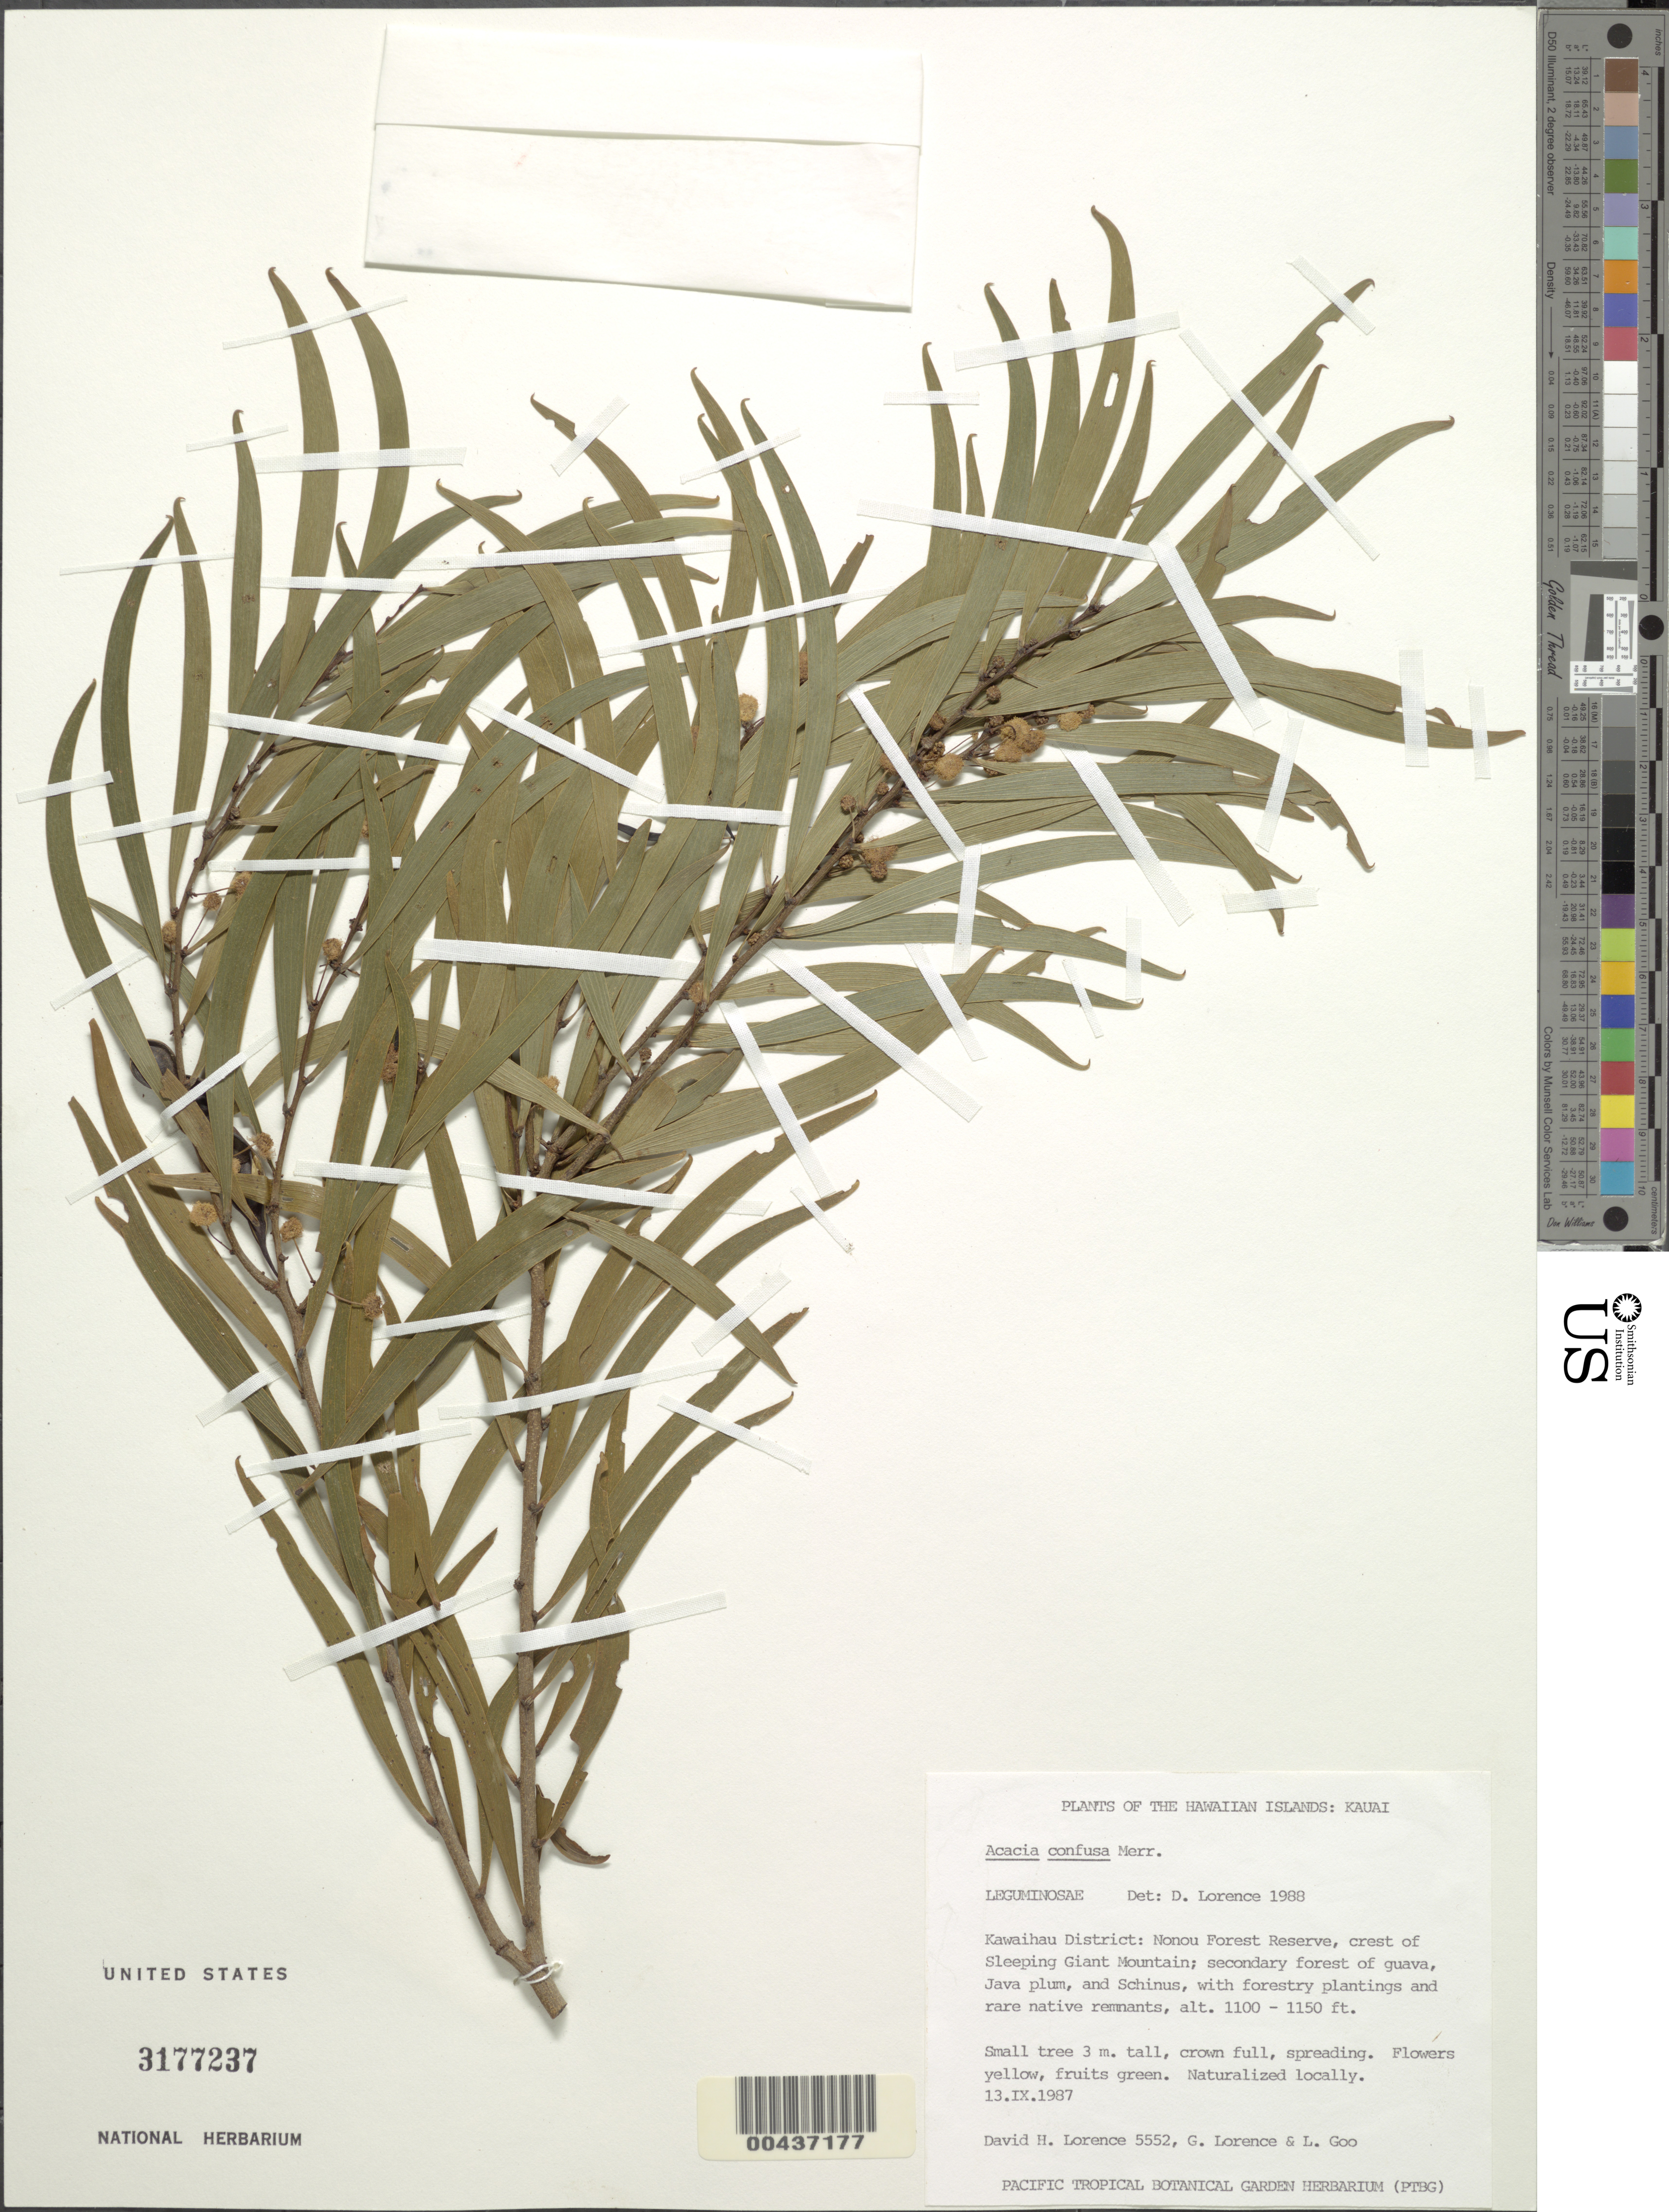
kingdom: Plantae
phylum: Tracheophyta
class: Magnoliopsida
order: Fabales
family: Fabaceae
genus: Acacia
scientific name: Acacia confusa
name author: Merr.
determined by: Lorence, D. L.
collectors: D. Lorence, G. Lorence & L. Goo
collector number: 5522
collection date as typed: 13 Sep 1987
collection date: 1987-09-13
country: United States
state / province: Hawaii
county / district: Kauai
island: Kaua'i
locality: Kawaihau District, Nonou Forest Reserve, crest of Sleeping Giant Mountain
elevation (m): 335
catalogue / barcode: US 3177237